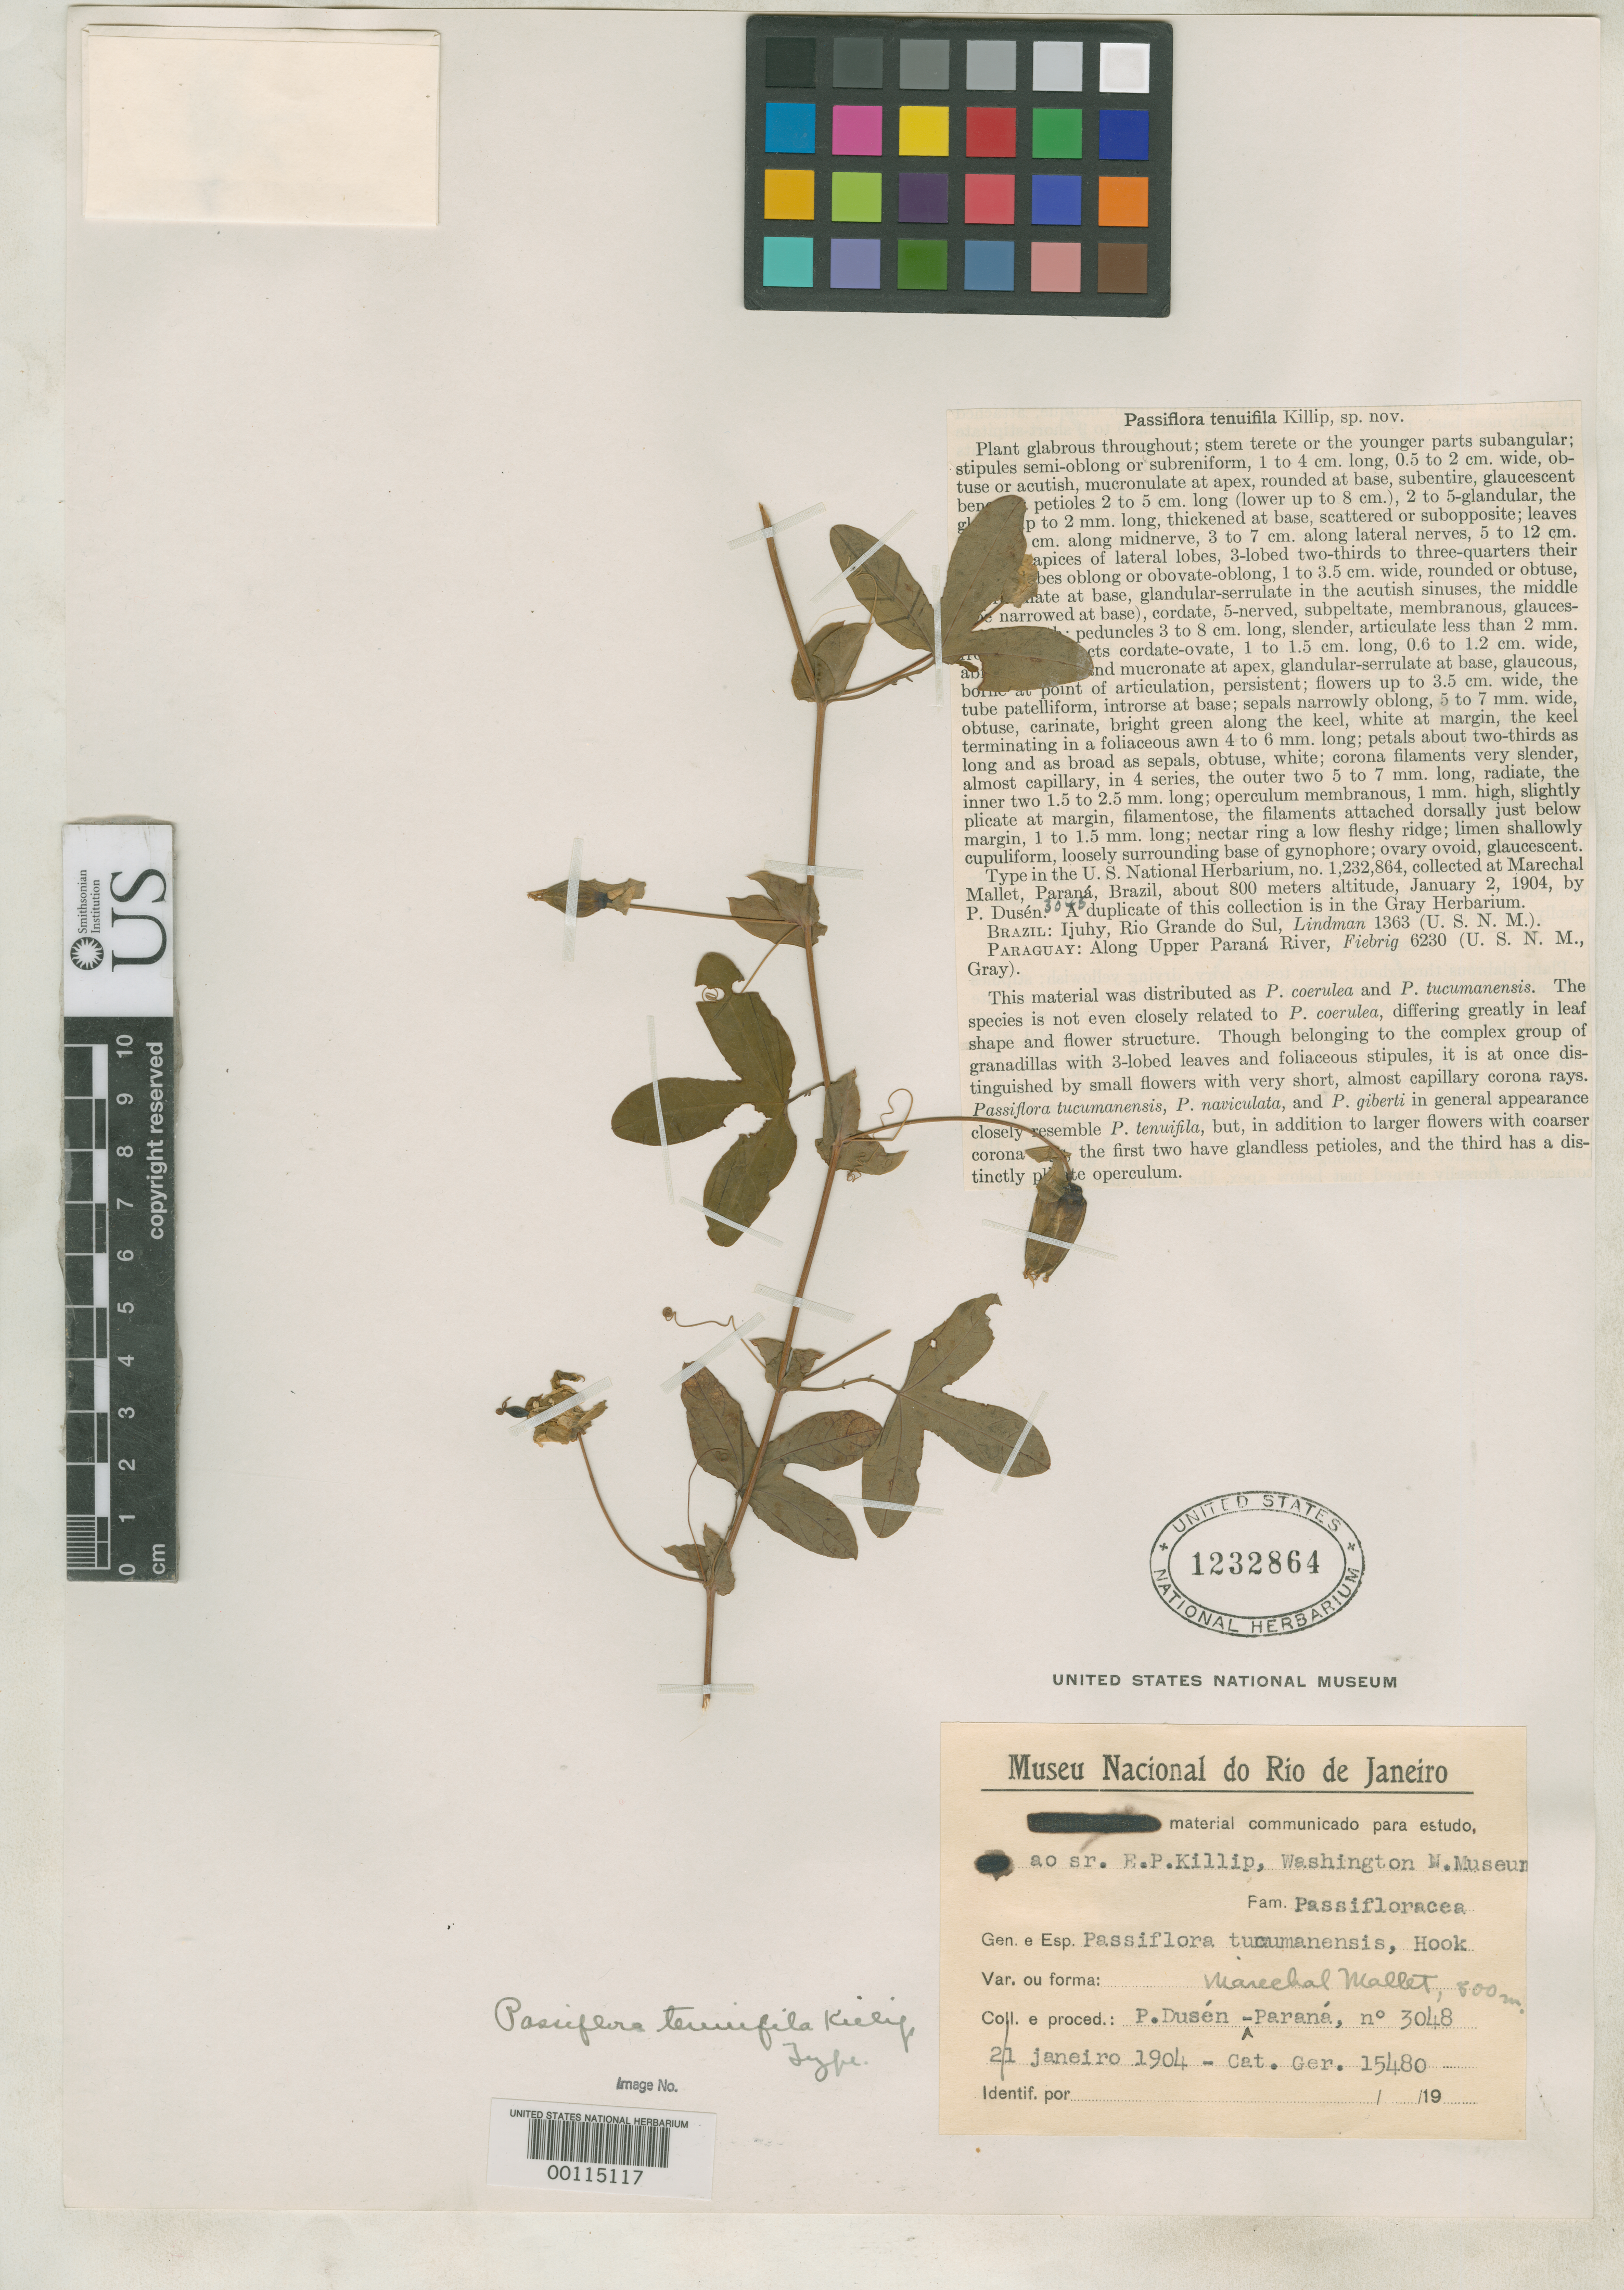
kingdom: Plantae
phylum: Tracheophyta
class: Magnoliopsida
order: Malpighiales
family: Passifloraceae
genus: Passiflora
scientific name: Passiflora tenuifila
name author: Killip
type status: Holotype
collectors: P. Dusén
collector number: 3048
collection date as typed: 02 Jan 1904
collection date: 1904-01-02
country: Brazil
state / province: Paraná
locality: Marechal Mallet.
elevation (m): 800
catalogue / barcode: US 1232864